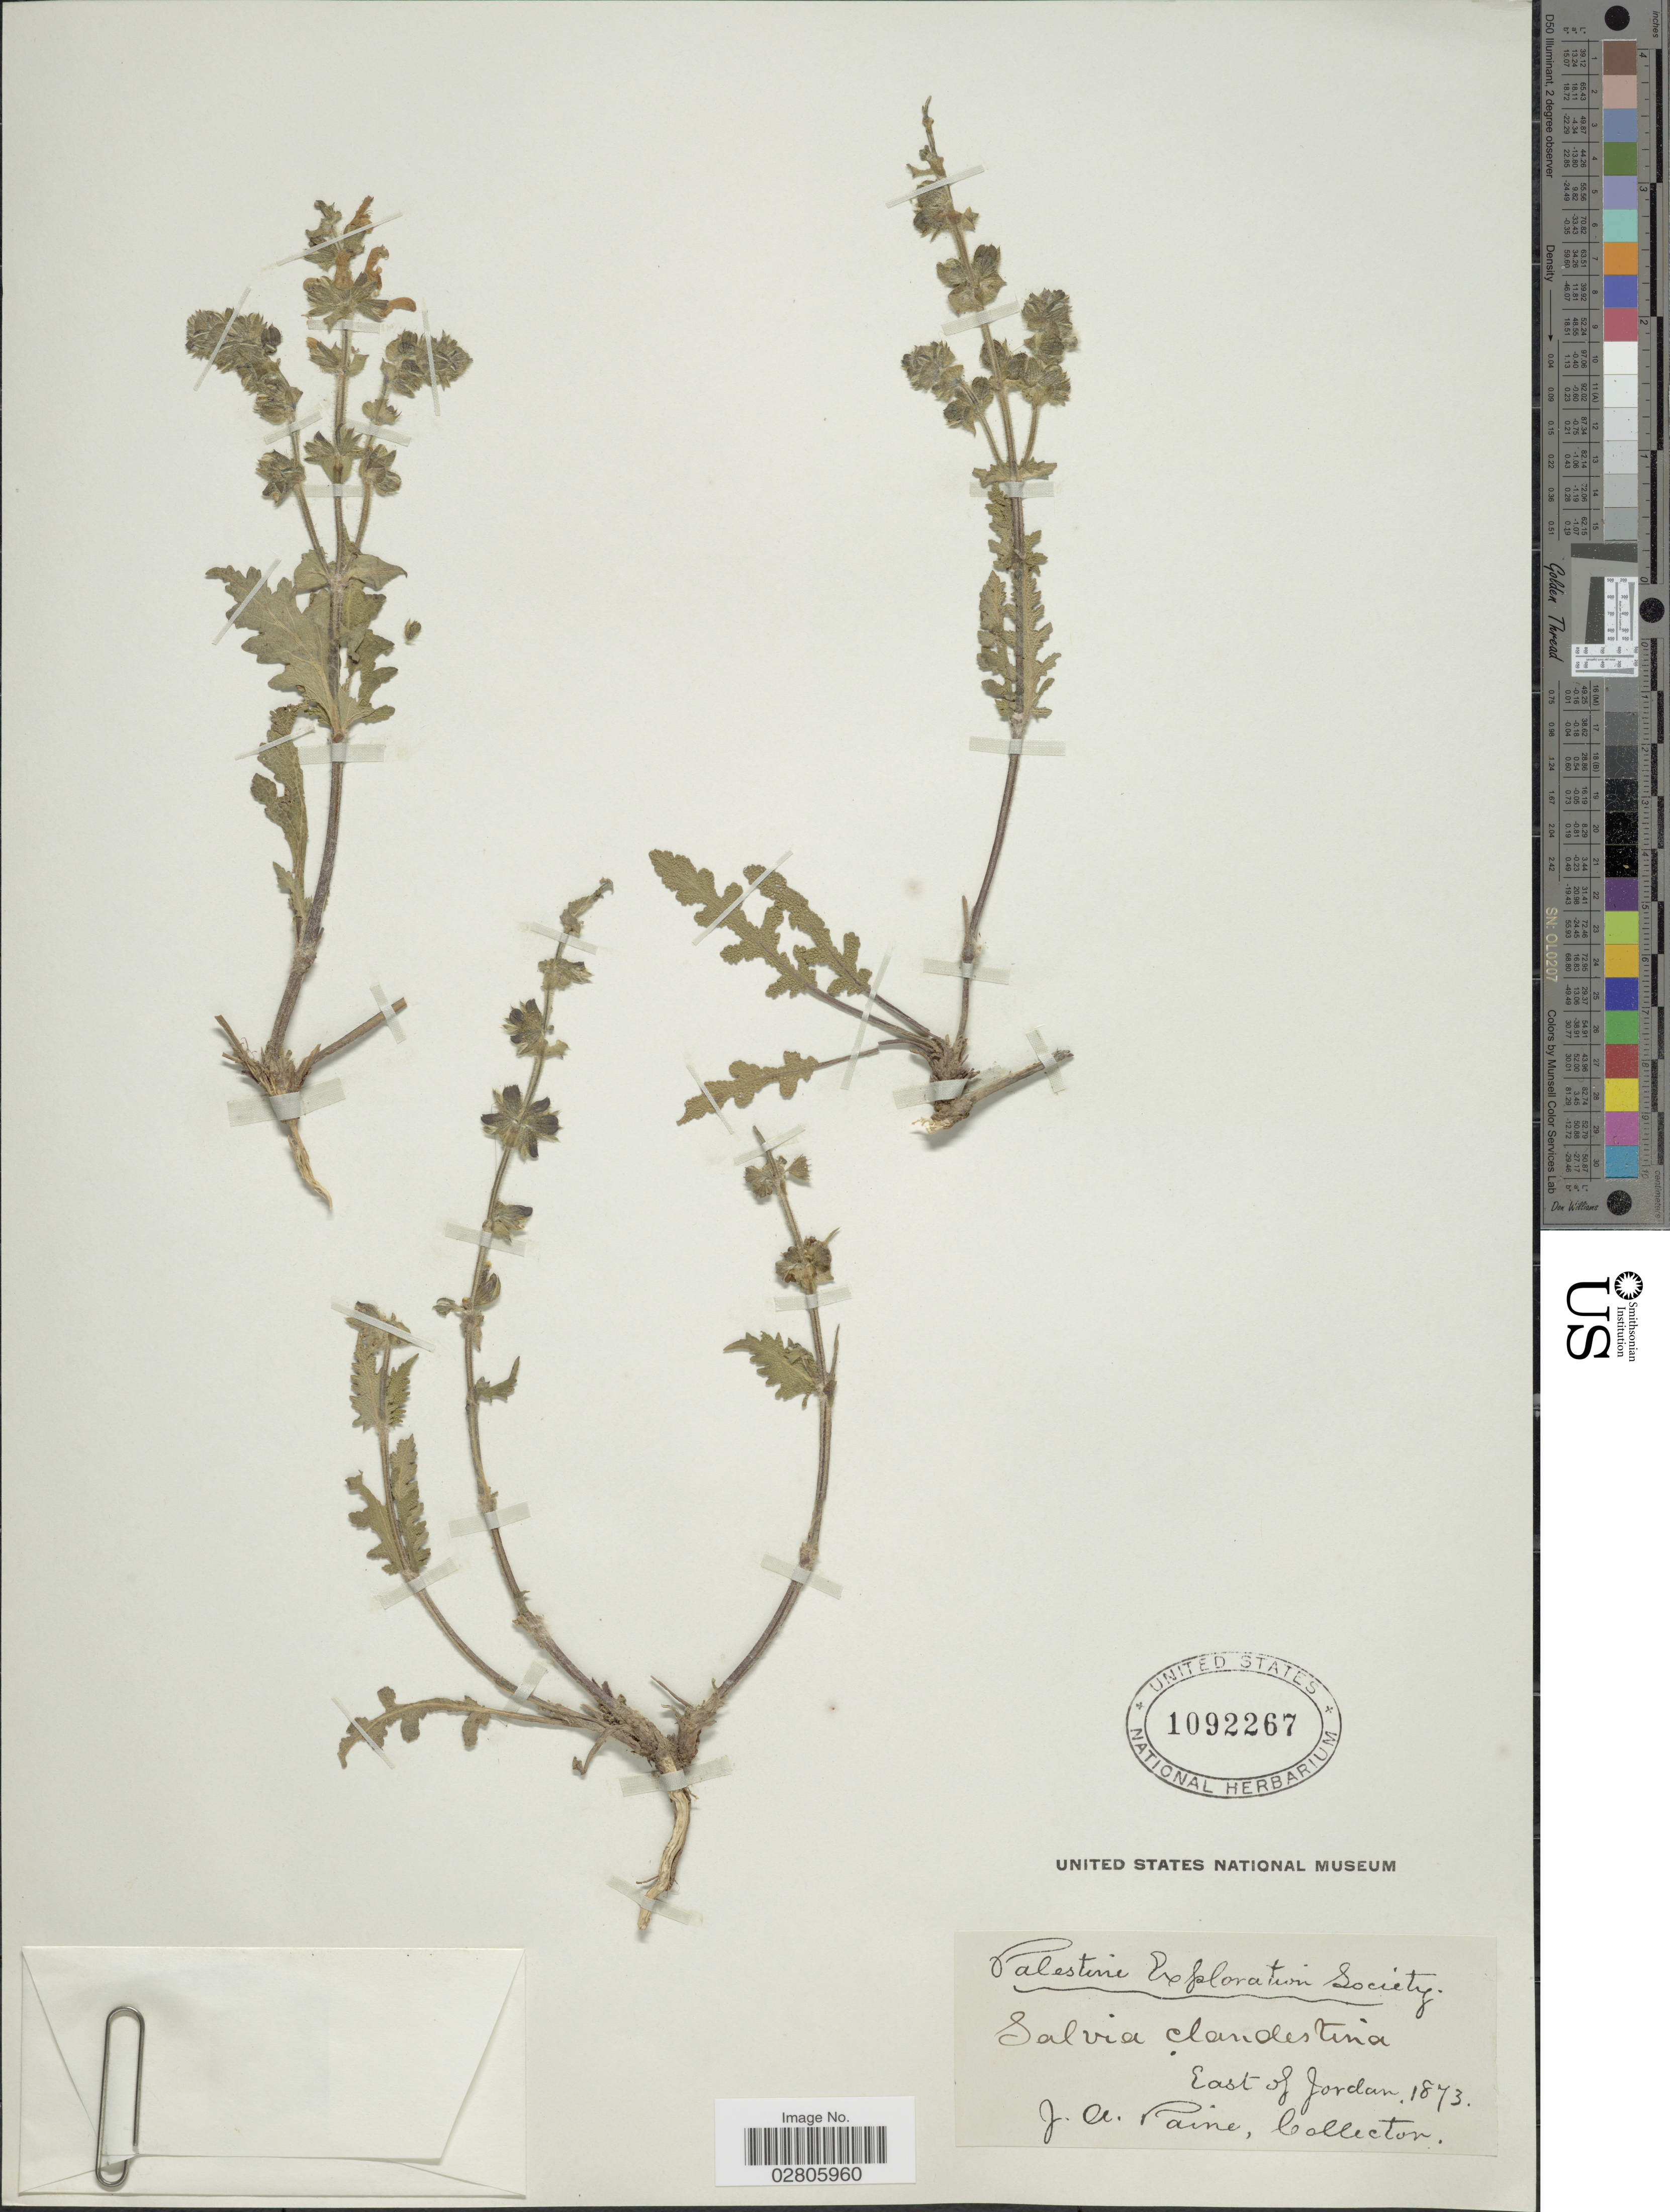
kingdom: Plantae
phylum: Tracheophyta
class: Magnoliopsida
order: Lamiales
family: Lamiaceae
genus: Salvia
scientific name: Salvia clandestina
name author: L.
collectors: J. A. Paine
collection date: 1873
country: Jordan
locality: East of Jordan.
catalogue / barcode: US 1092267